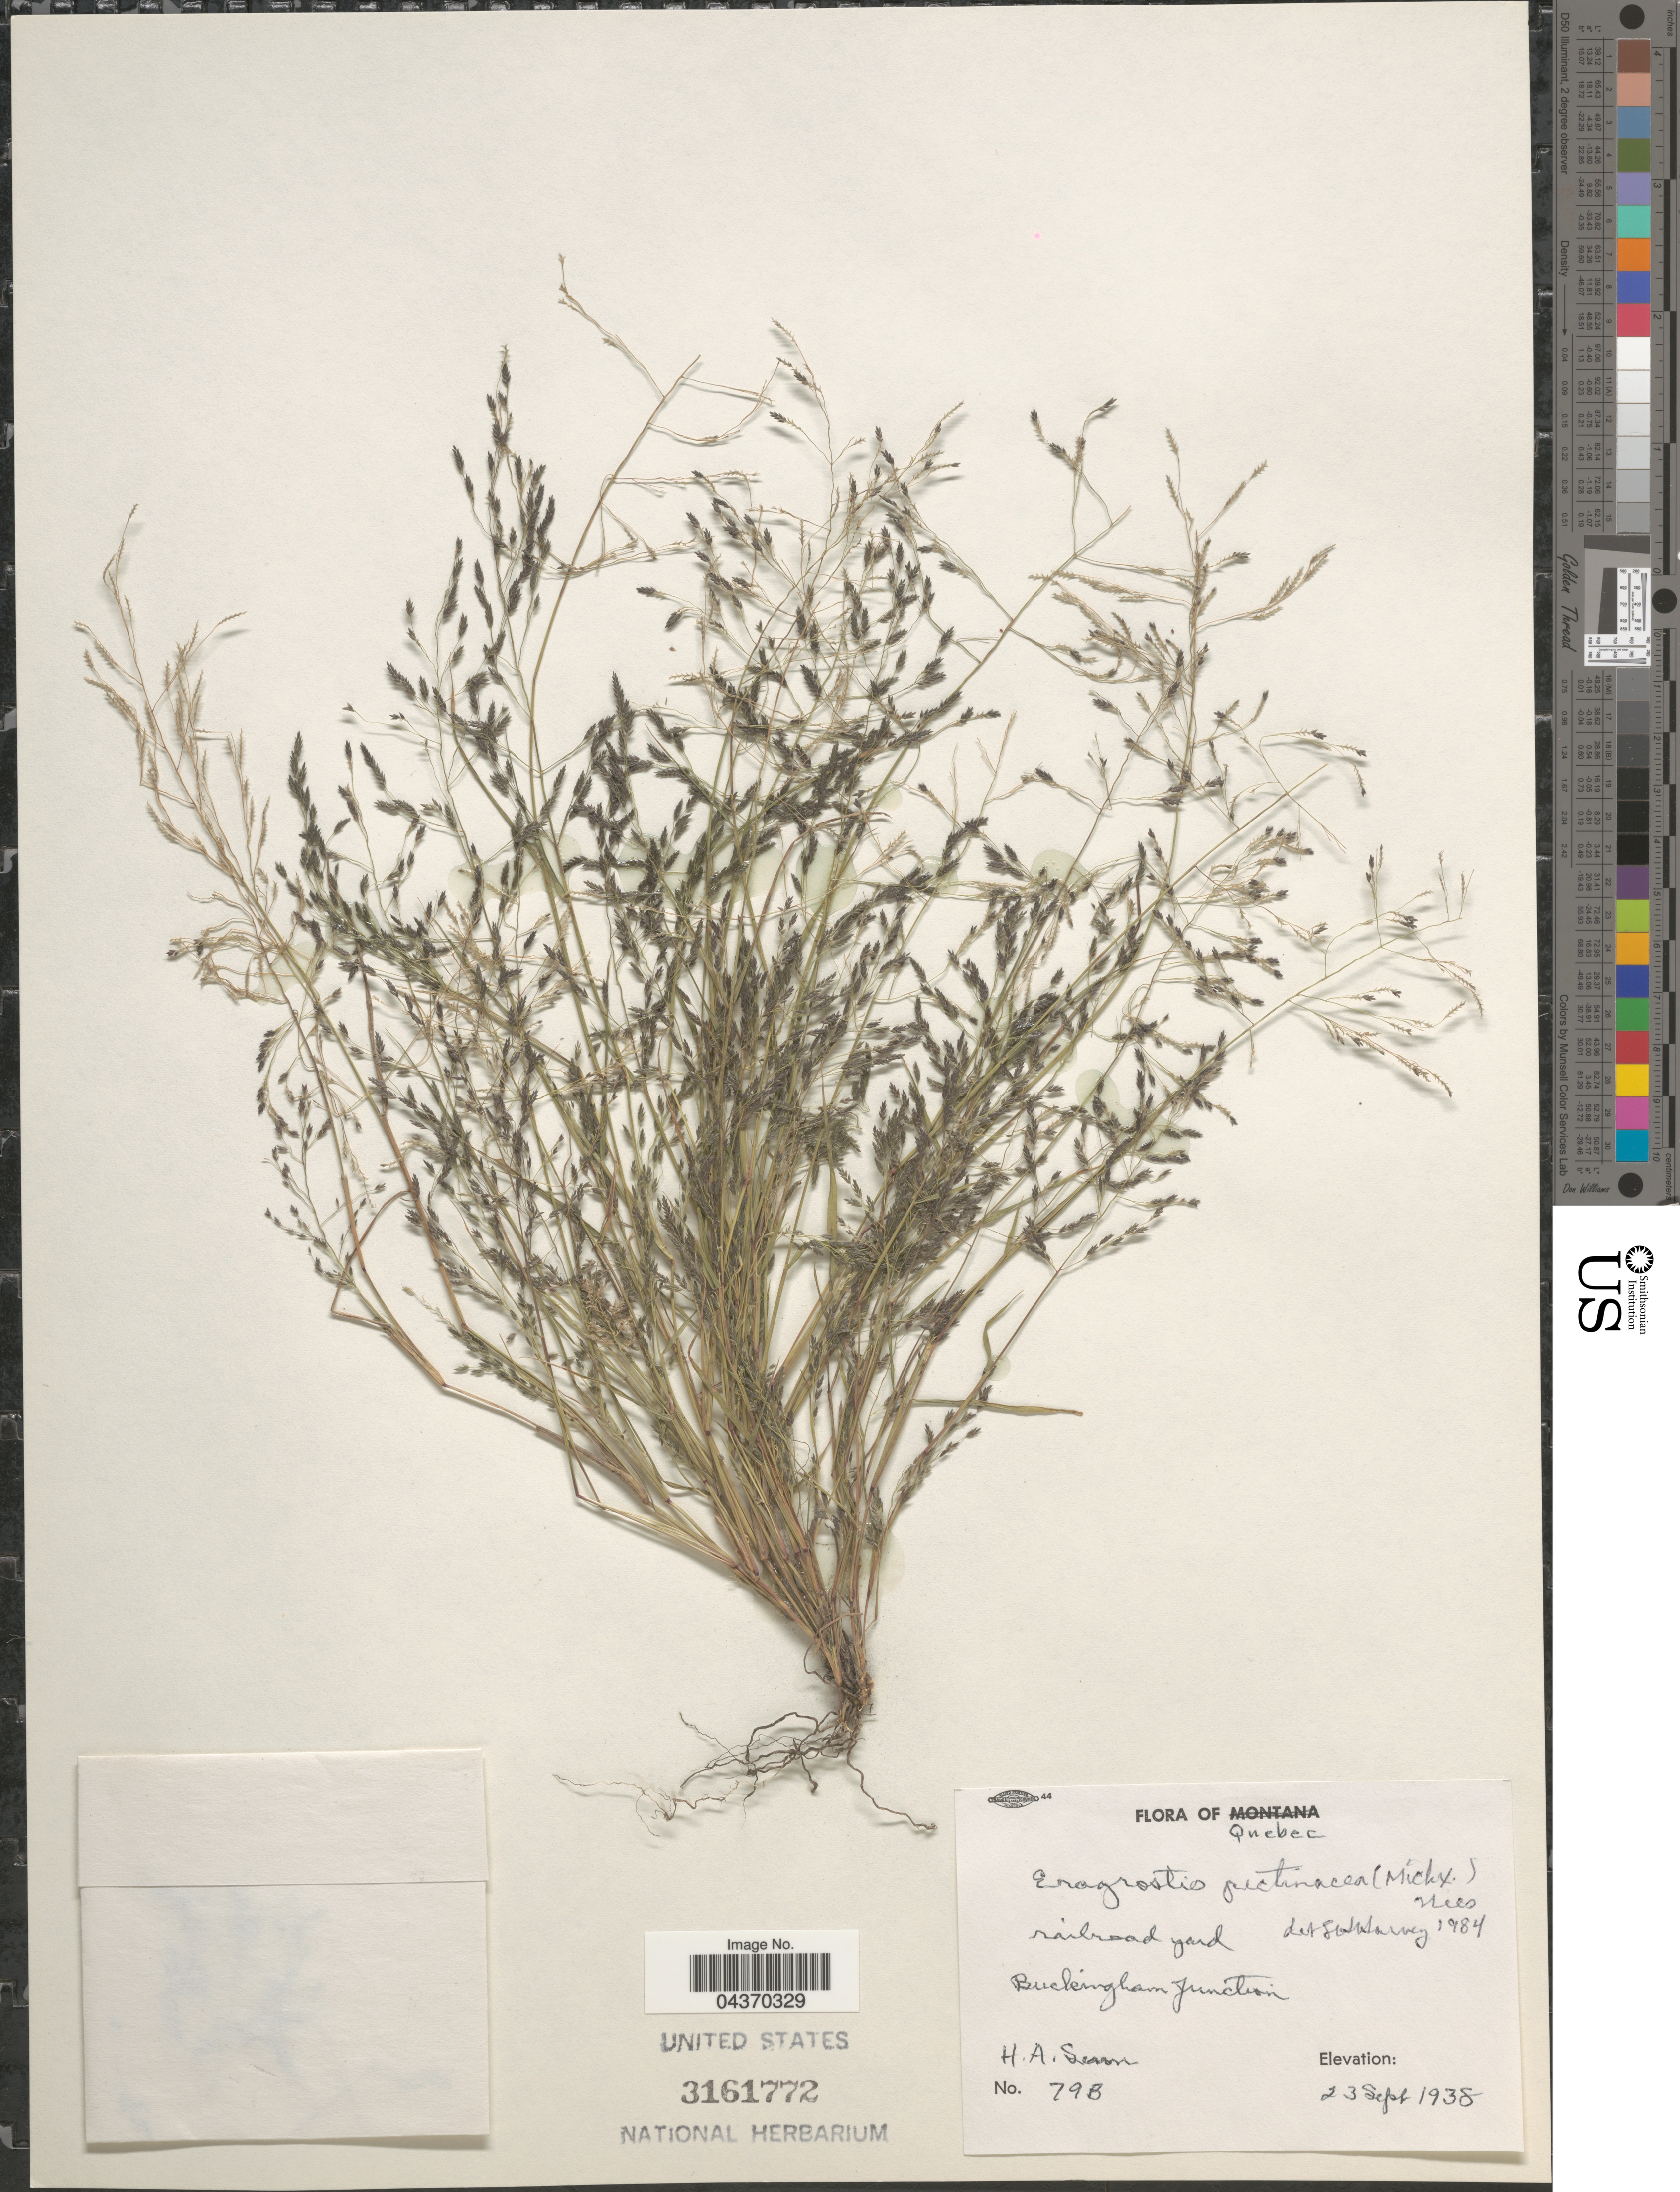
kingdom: Plantae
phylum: Tracheophyta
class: Liliopsida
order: Poales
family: Poaceae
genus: Eragrostis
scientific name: Eragrostis pectinacea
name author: (Michx.) Nees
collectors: H. A. Senn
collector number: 79B*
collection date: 1938-09-23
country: Canada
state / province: Quebec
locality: Buckingham Junction.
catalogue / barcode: US 3161772